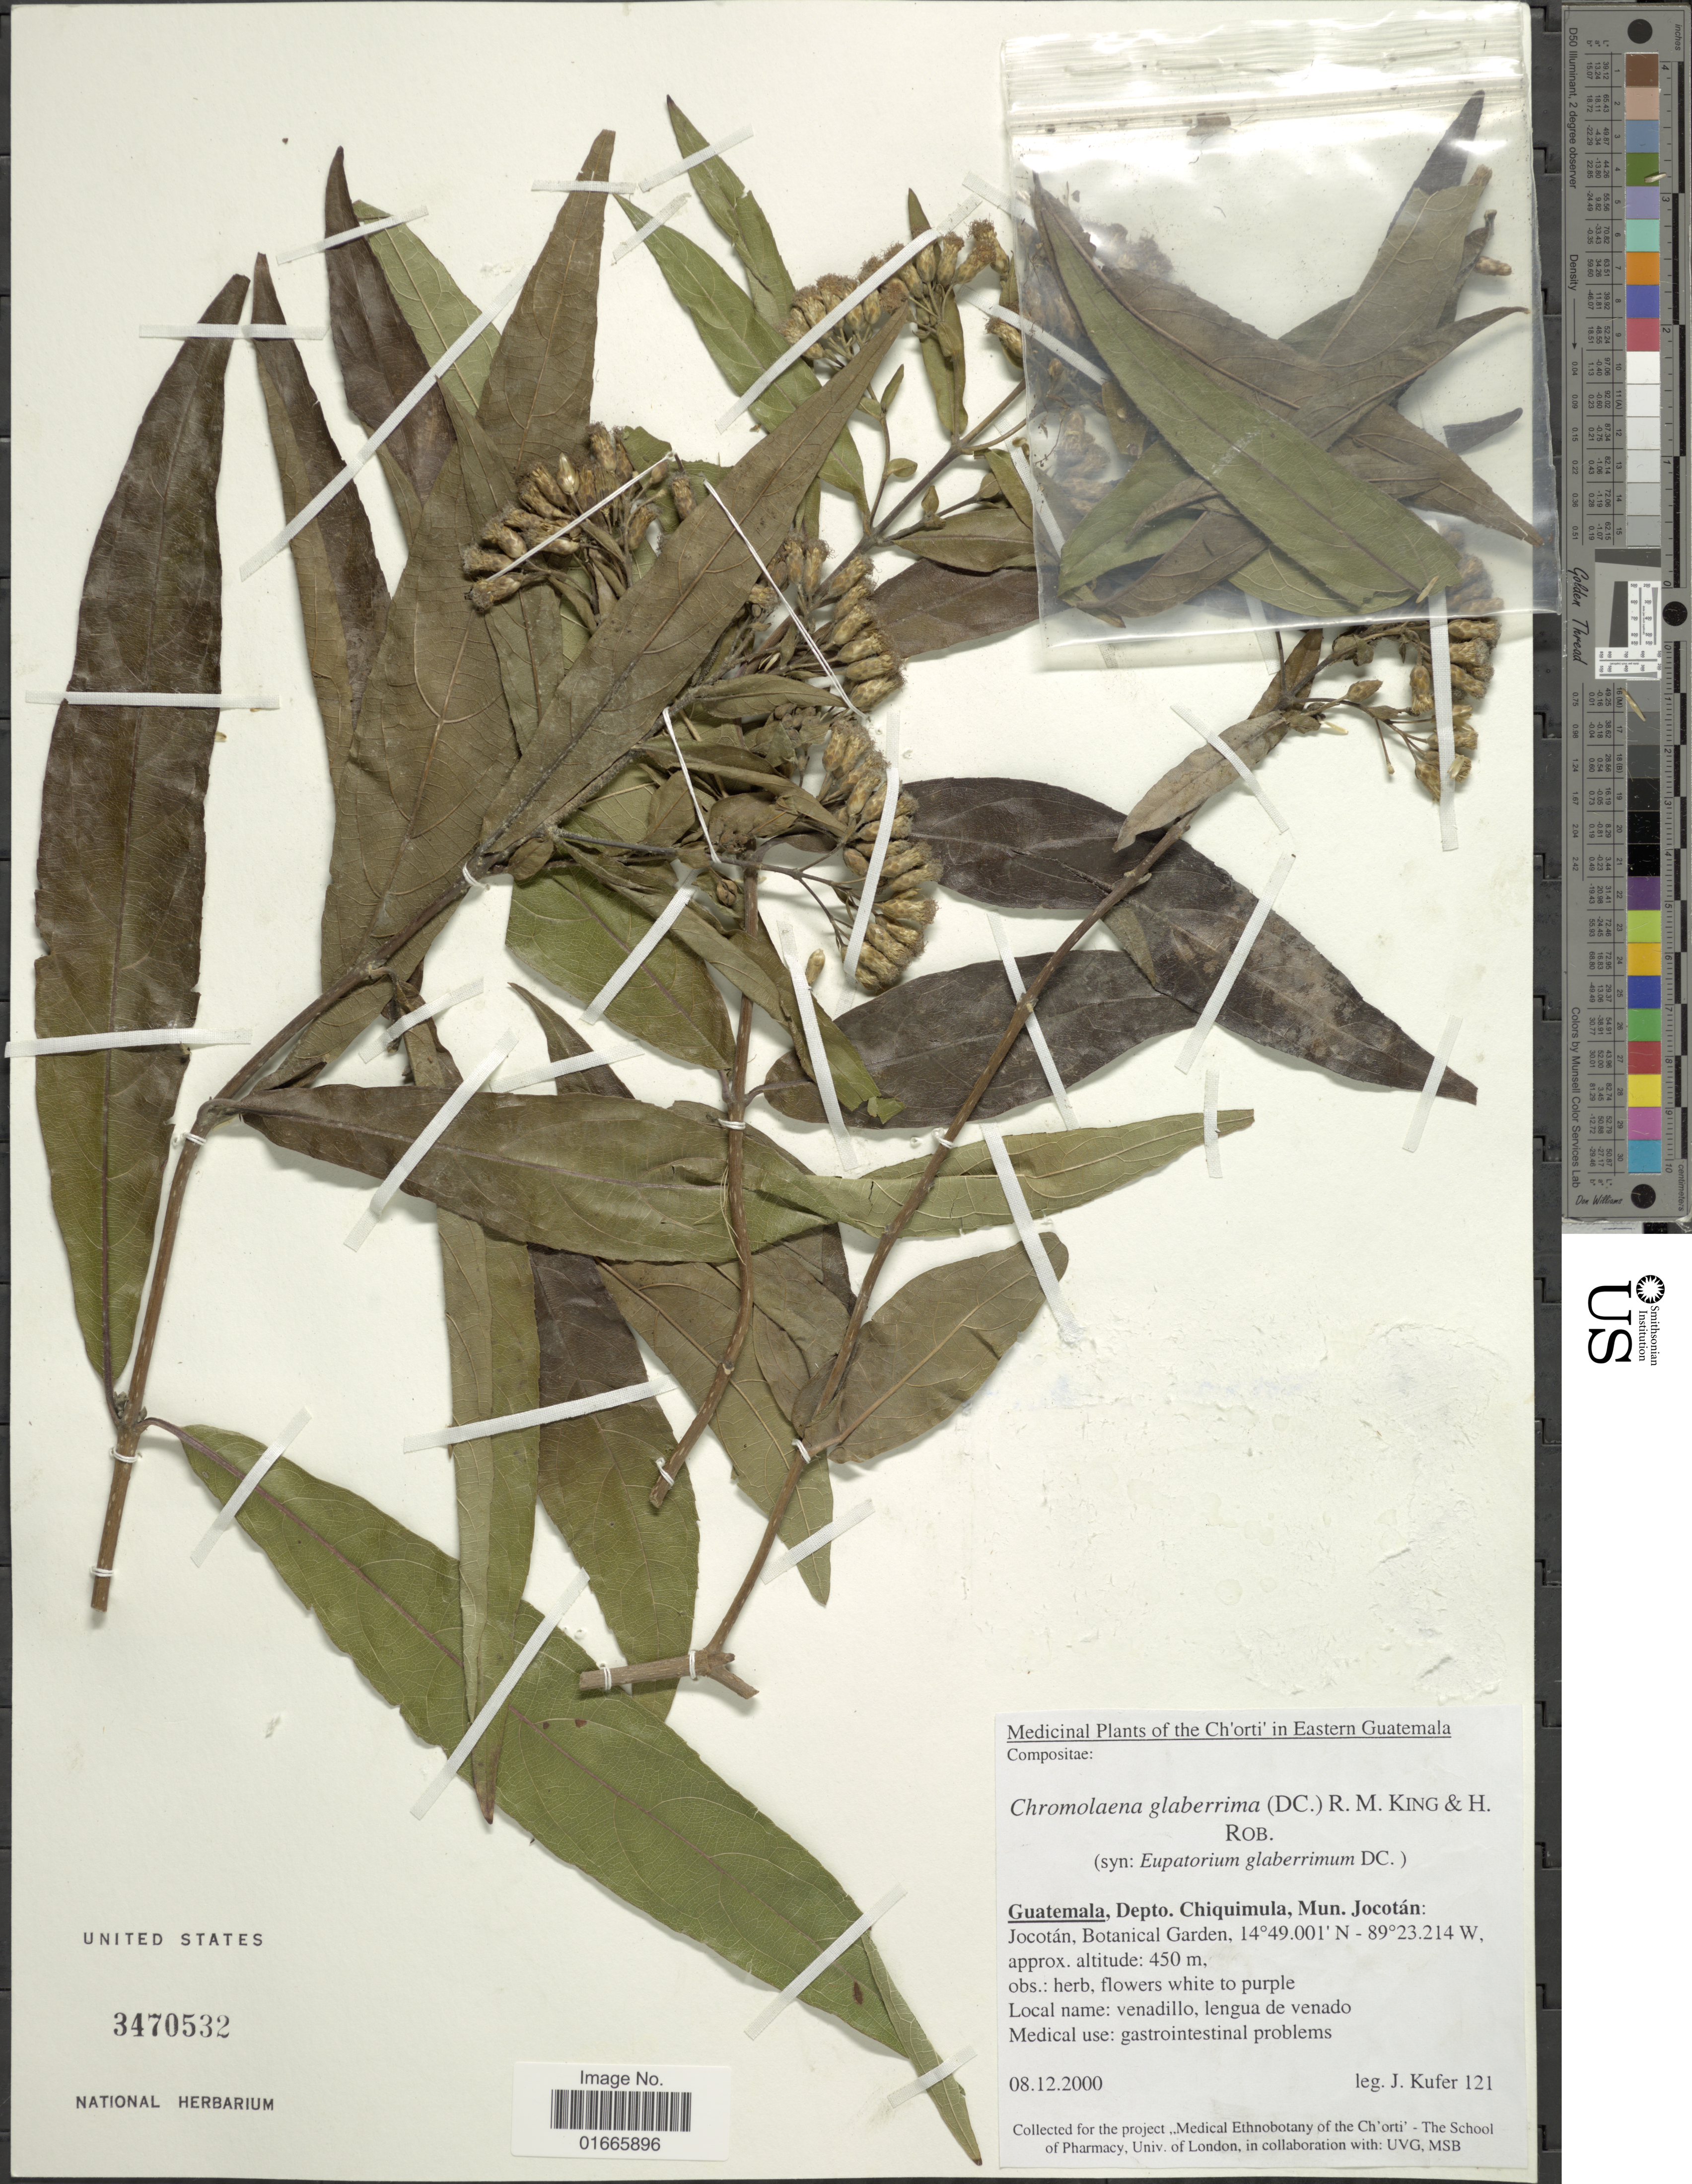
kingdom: Plantae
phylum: Tracheophyta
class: Magnoliopsida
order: Asterales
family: Asteraceae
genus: Chromolaena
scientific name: Chromolaena glaberrima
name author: (DC.) R.M. King & H. Rob.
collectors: J. Kufer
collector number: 121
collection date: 2000-12-08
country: Guatemala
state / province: Chiquimula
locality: Mun. Jocotan: Jocotan, Botanical Garden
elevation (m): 450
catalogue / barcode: US 3470532